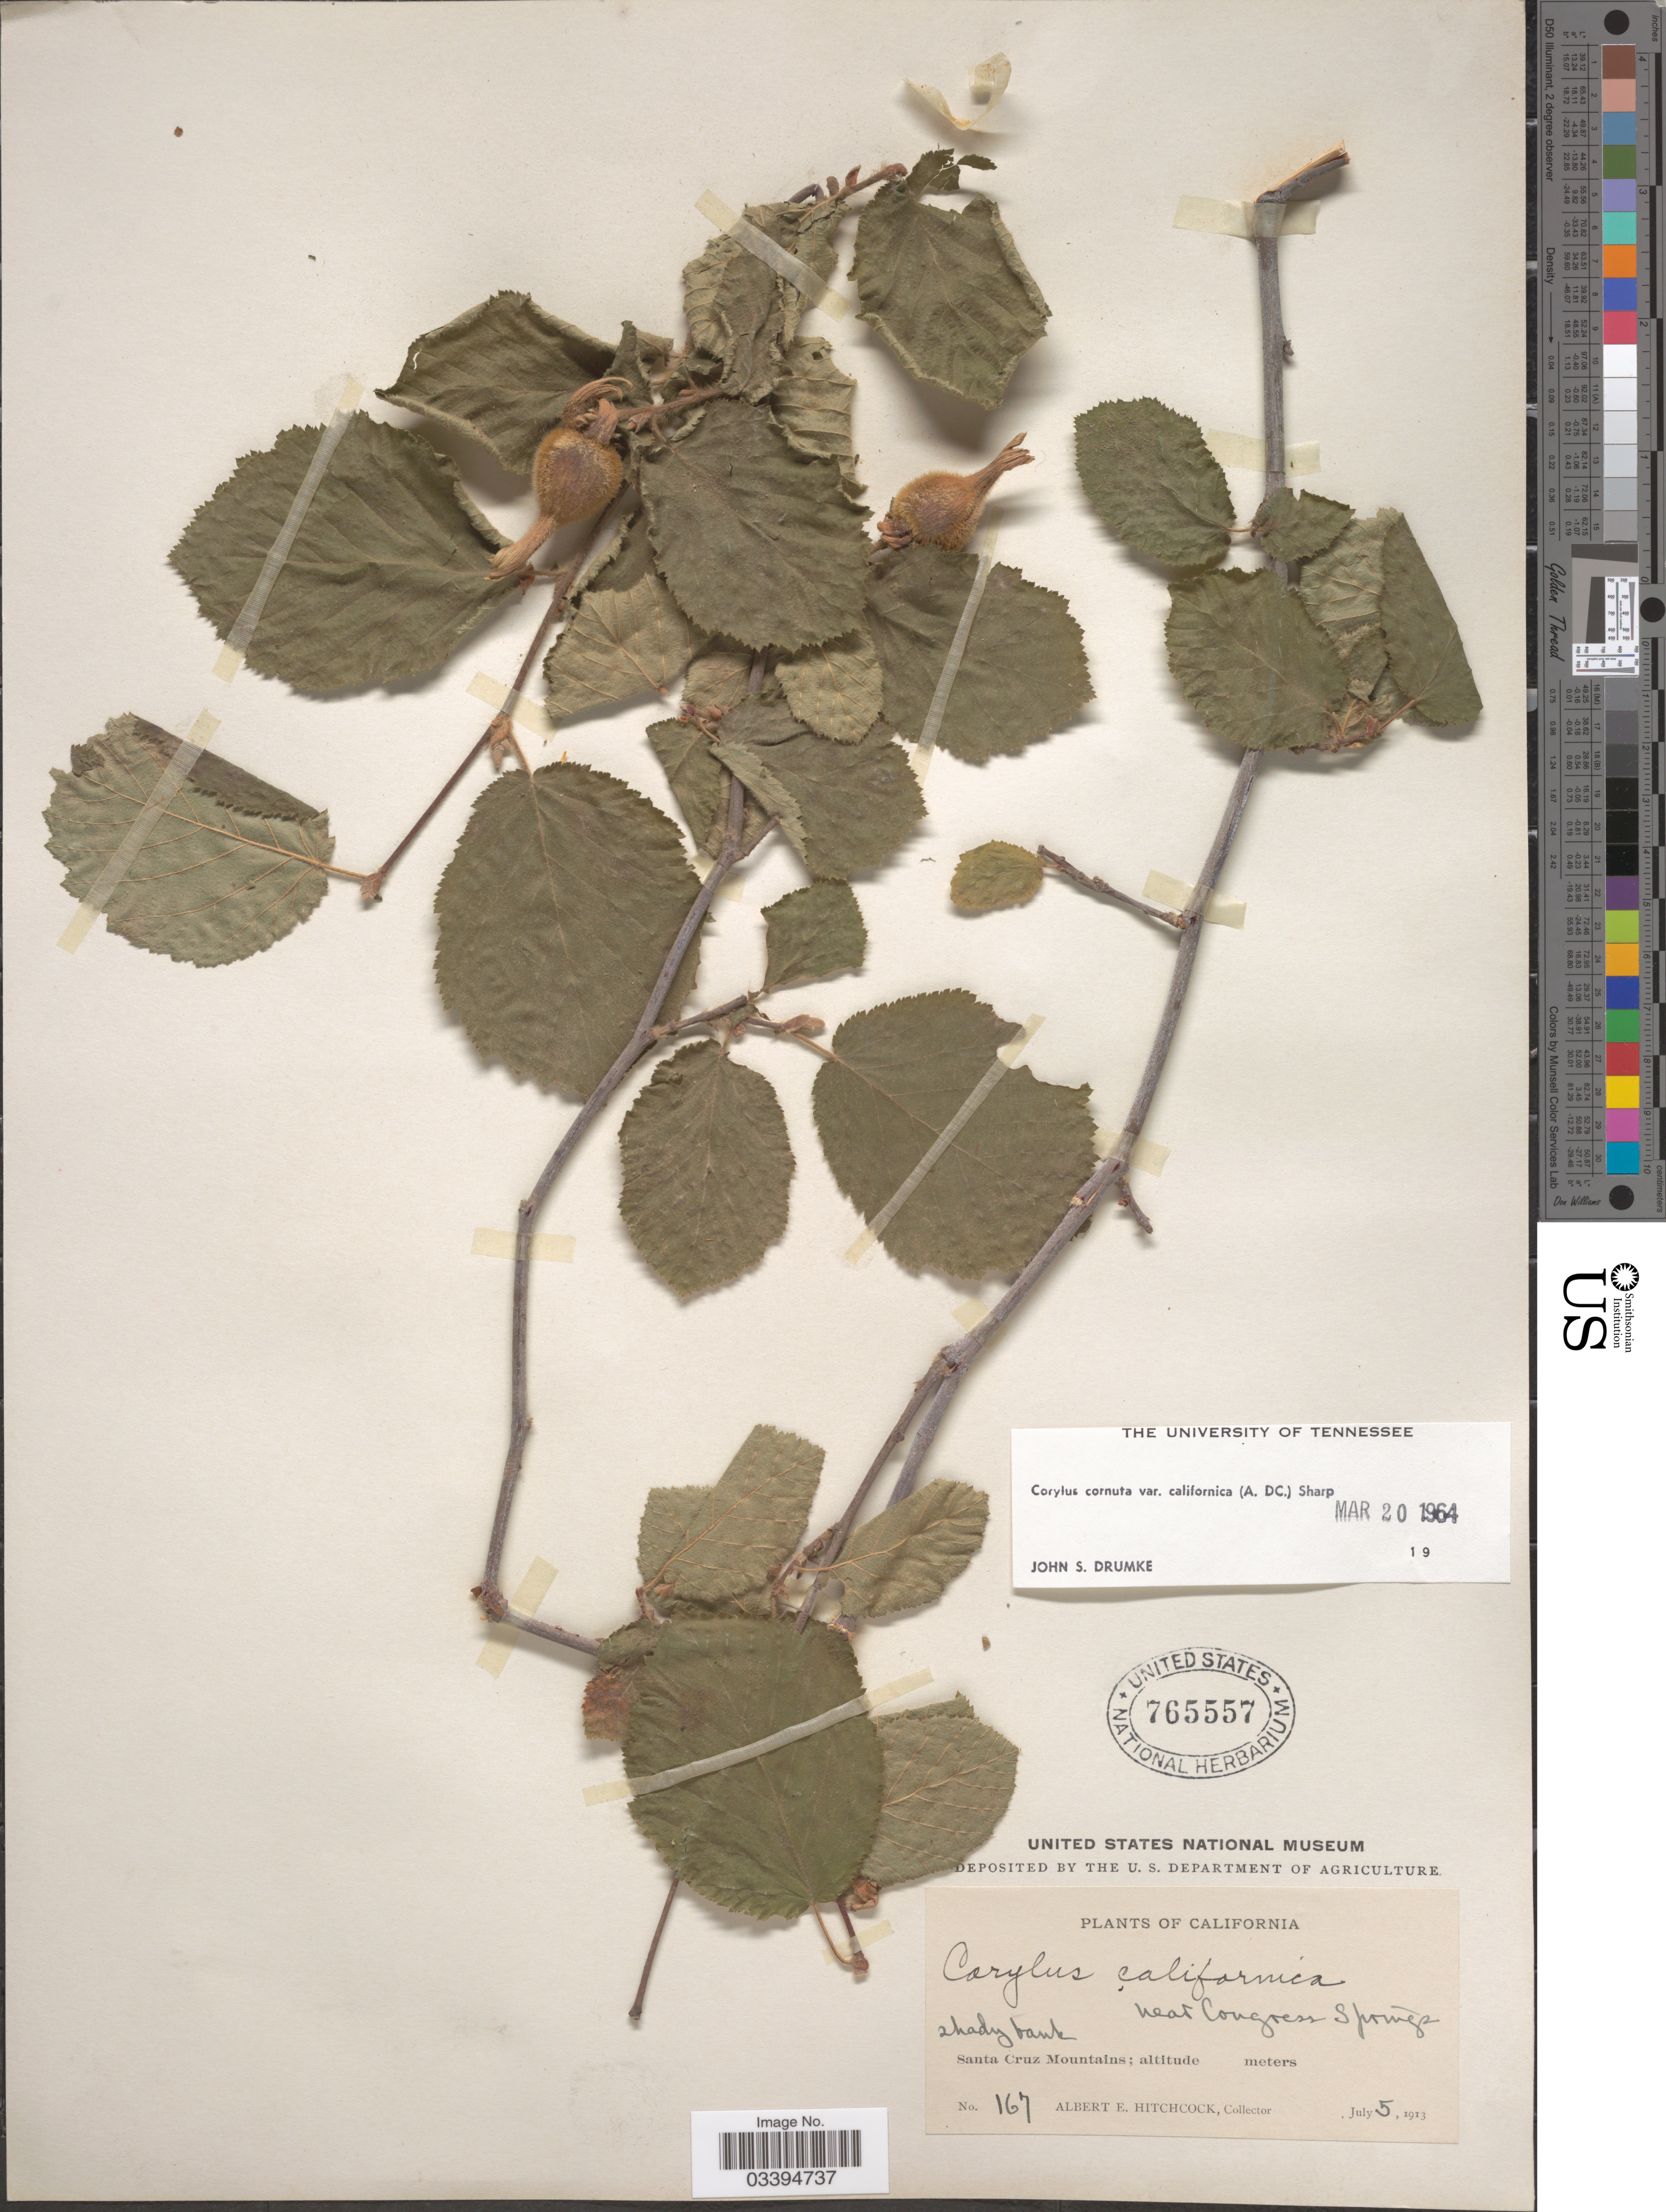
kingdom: Plantae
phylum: Tracheophyta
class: Magnoliopsida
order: Fagales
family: Betulaceae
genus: Corylus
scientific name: Corylus cornuta var. californica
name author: Marshall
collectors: A. Hitchcock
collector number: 167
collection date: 1913-07-05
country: United States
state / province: California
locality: Near Congress Springs, Santa Cruz Mountains.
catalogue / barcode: US 765557